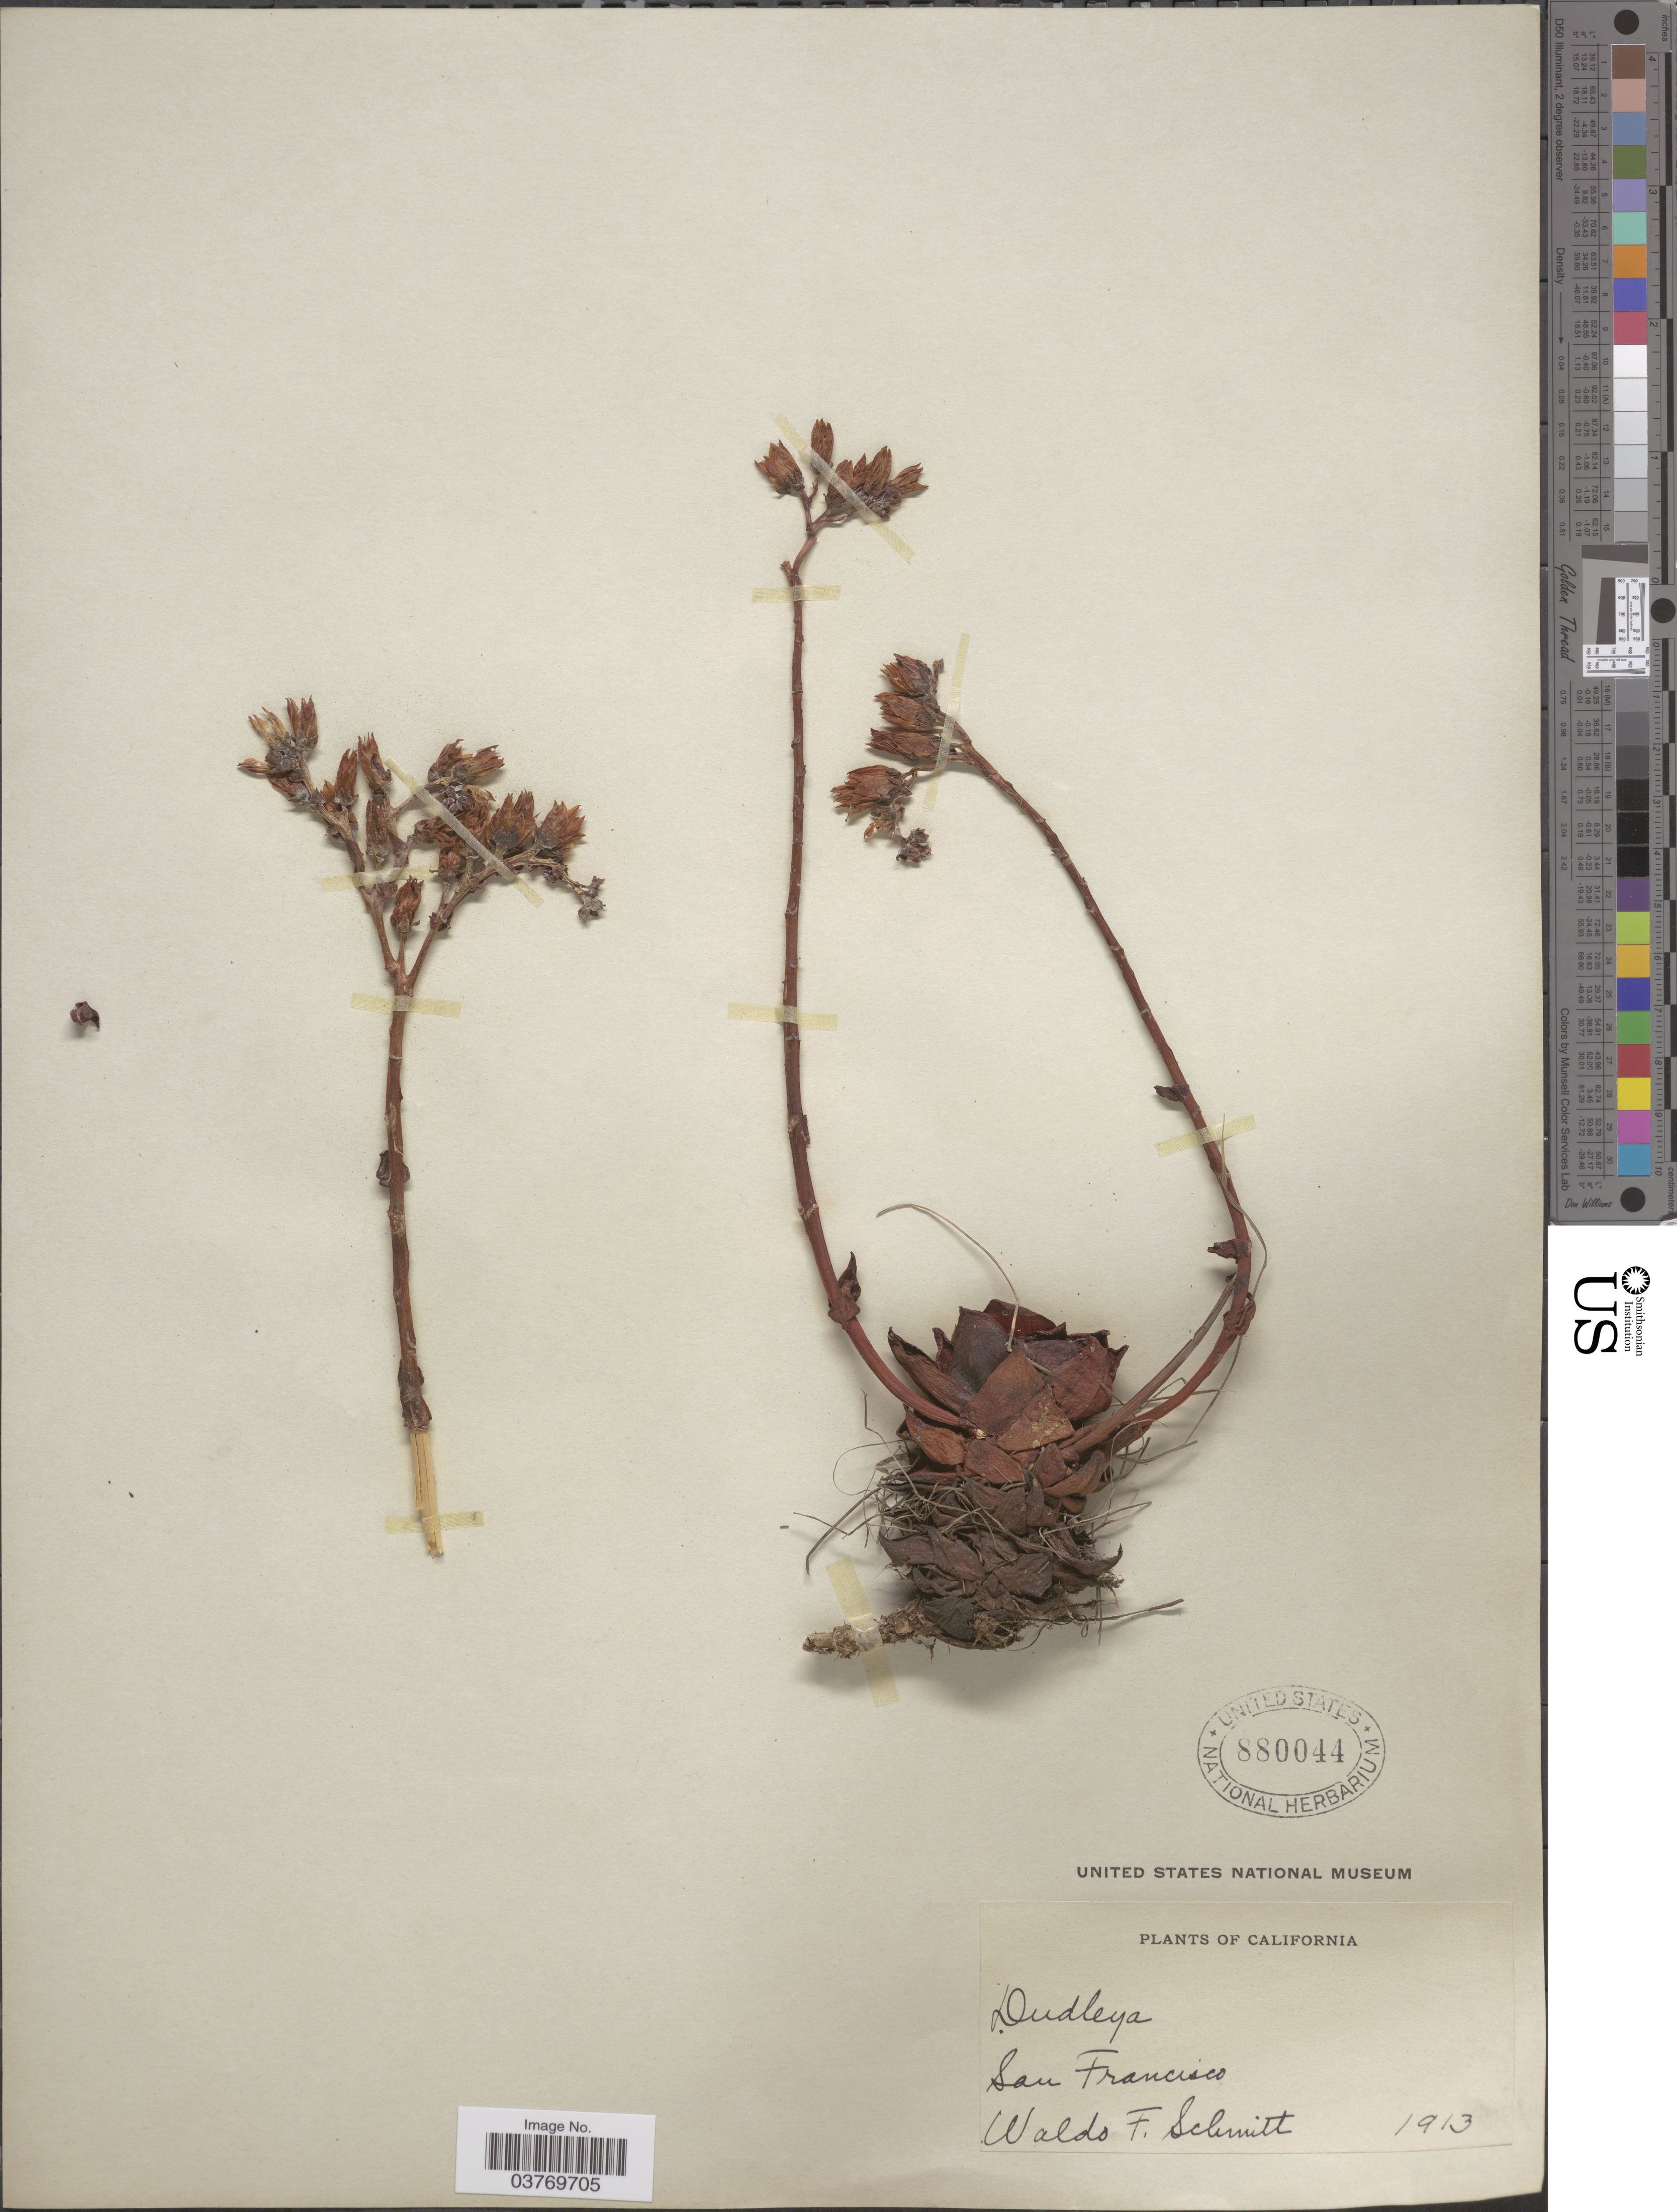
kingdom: Plantae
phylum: Tracheophyta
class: Magnoliopsida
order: Saxifragales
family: Crassulaceae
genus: Dudleya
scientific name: Dudleya farinosa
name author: (Lindl.) Britton & Rose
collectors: W. F. Schmitt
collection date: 1913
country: United States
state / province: California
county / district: San Francisco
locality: San Francisco.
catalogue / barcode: US 880044